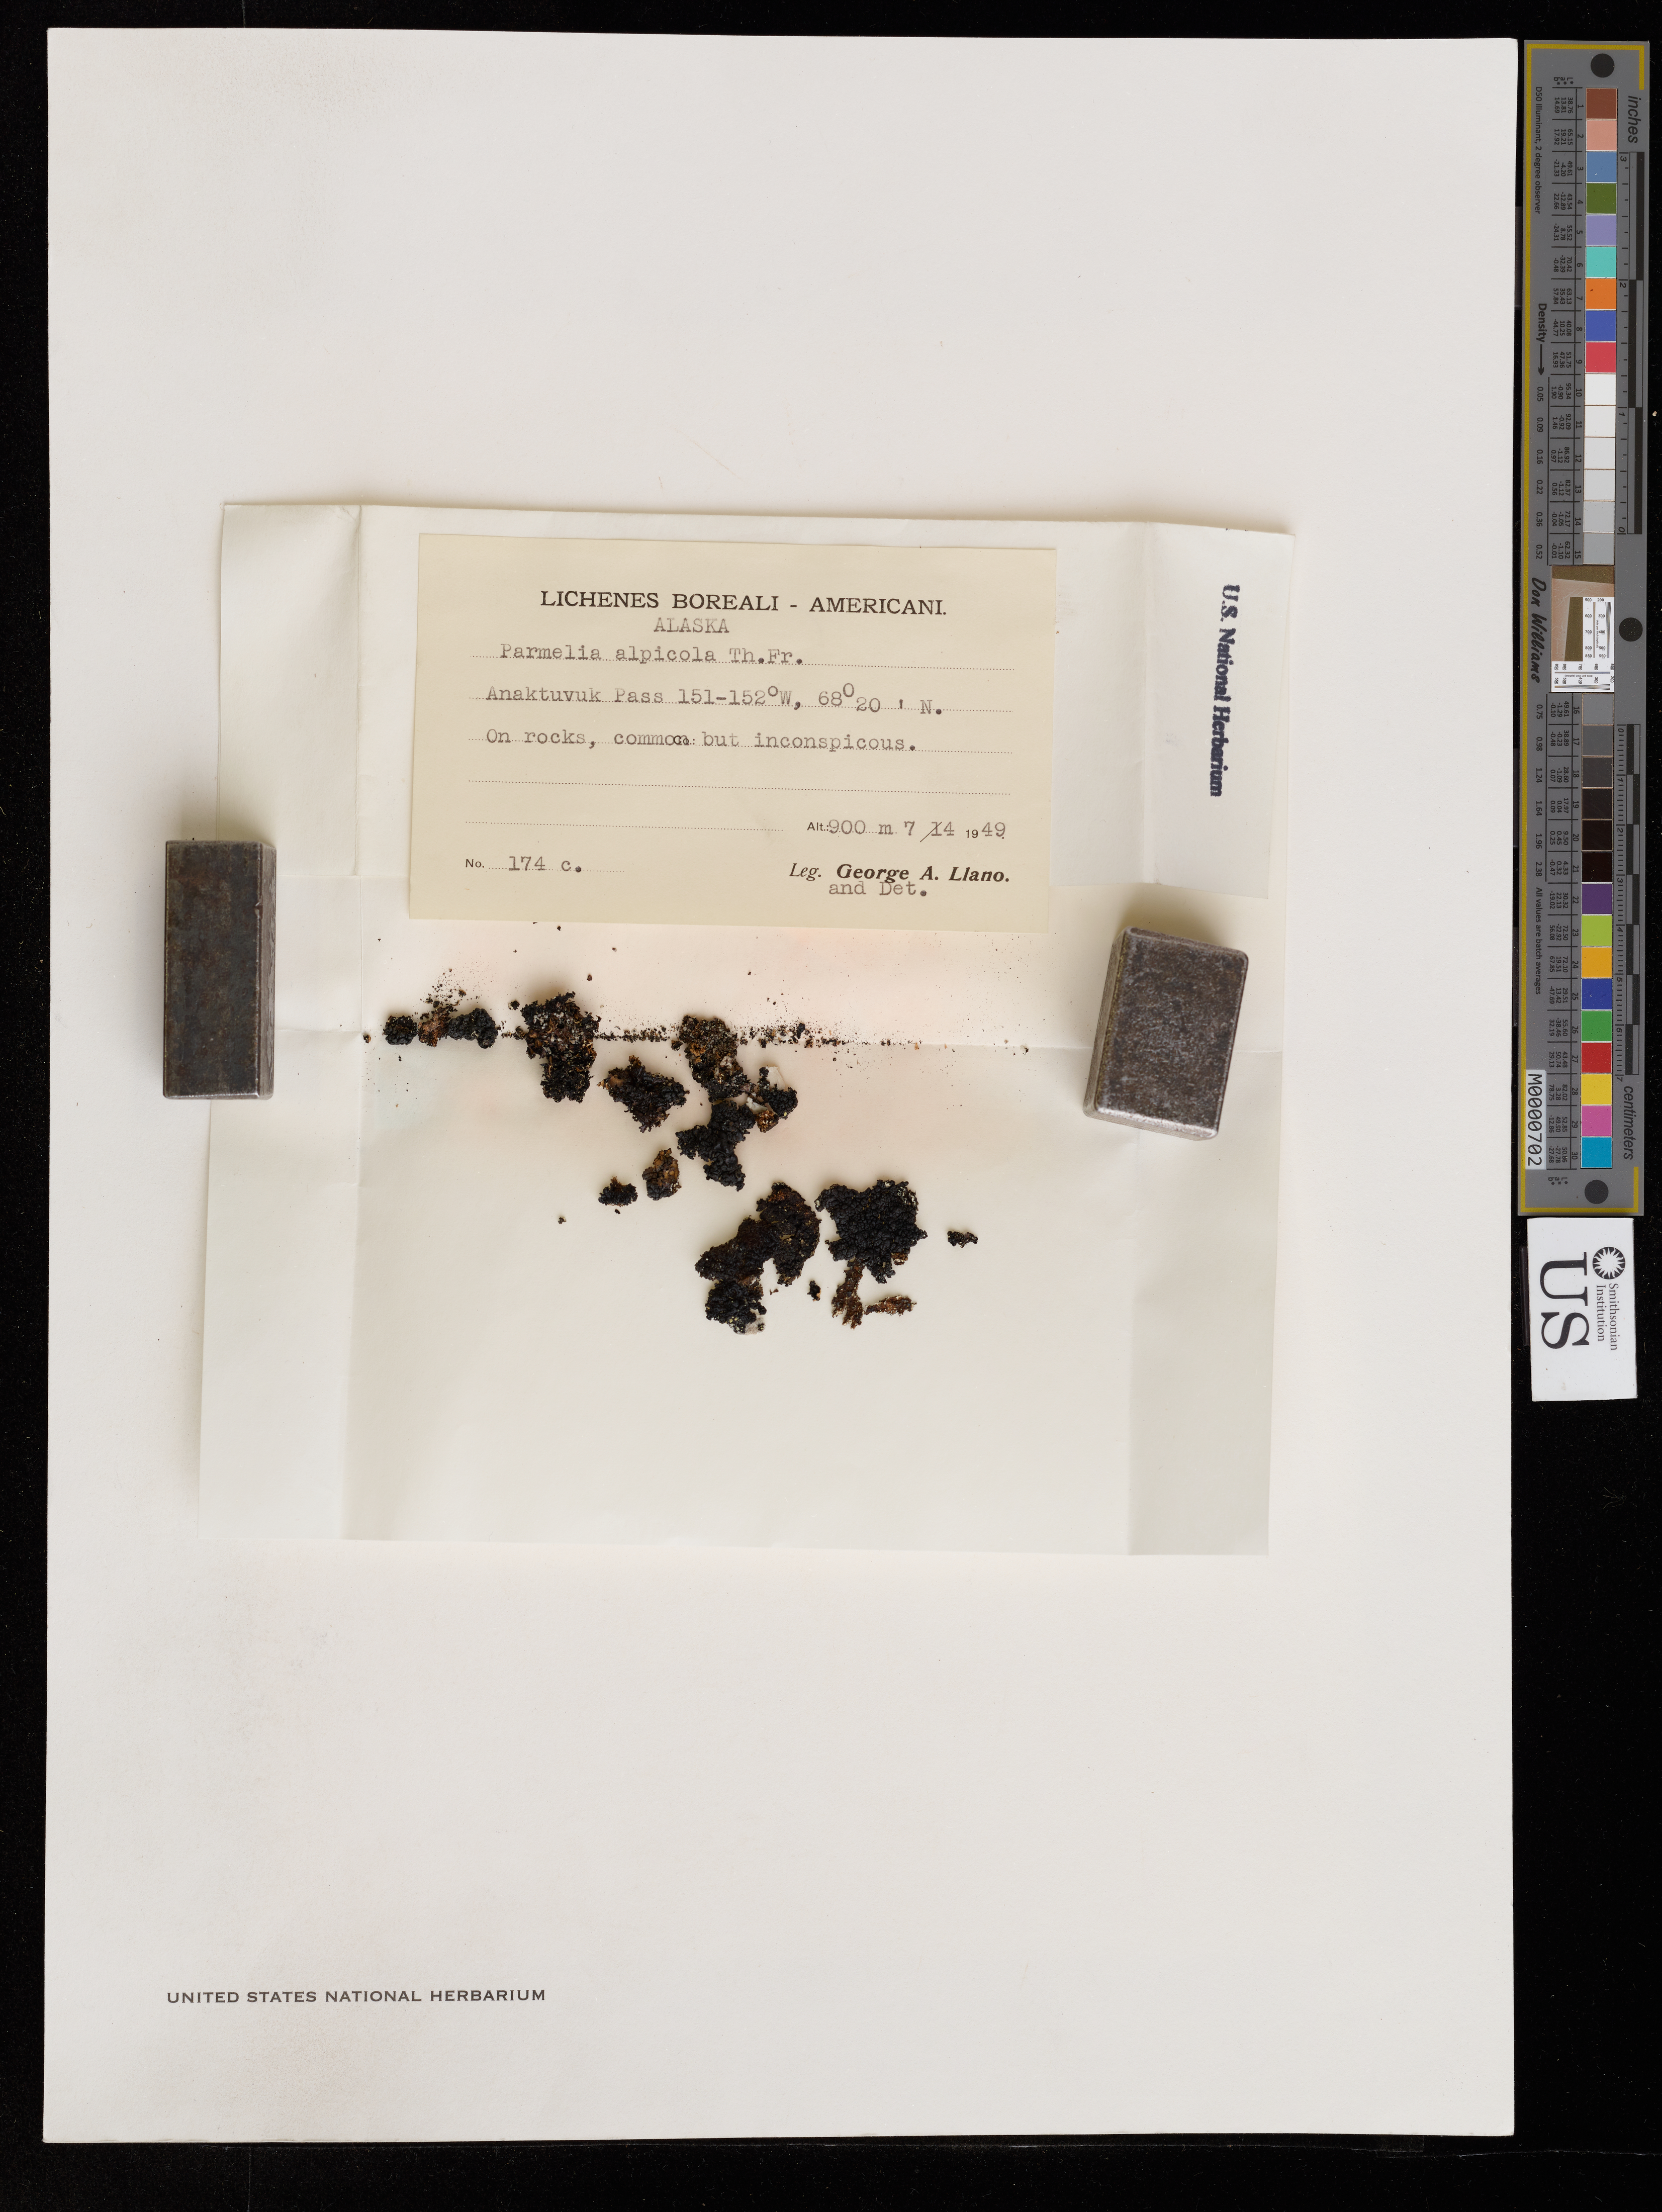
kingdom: Fungi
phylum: Ascomycota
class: Lecanoromycetes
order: Lecanorales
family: Parmeliaceae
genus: Allantoparmelia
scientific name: Allantoparmelia alpicola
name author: (Th. Fr.) Essl.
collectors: G. Llano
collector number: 174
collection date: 1949-07-14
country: United States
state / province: Alaska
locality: Anaktuvuk Pass.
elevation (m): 900